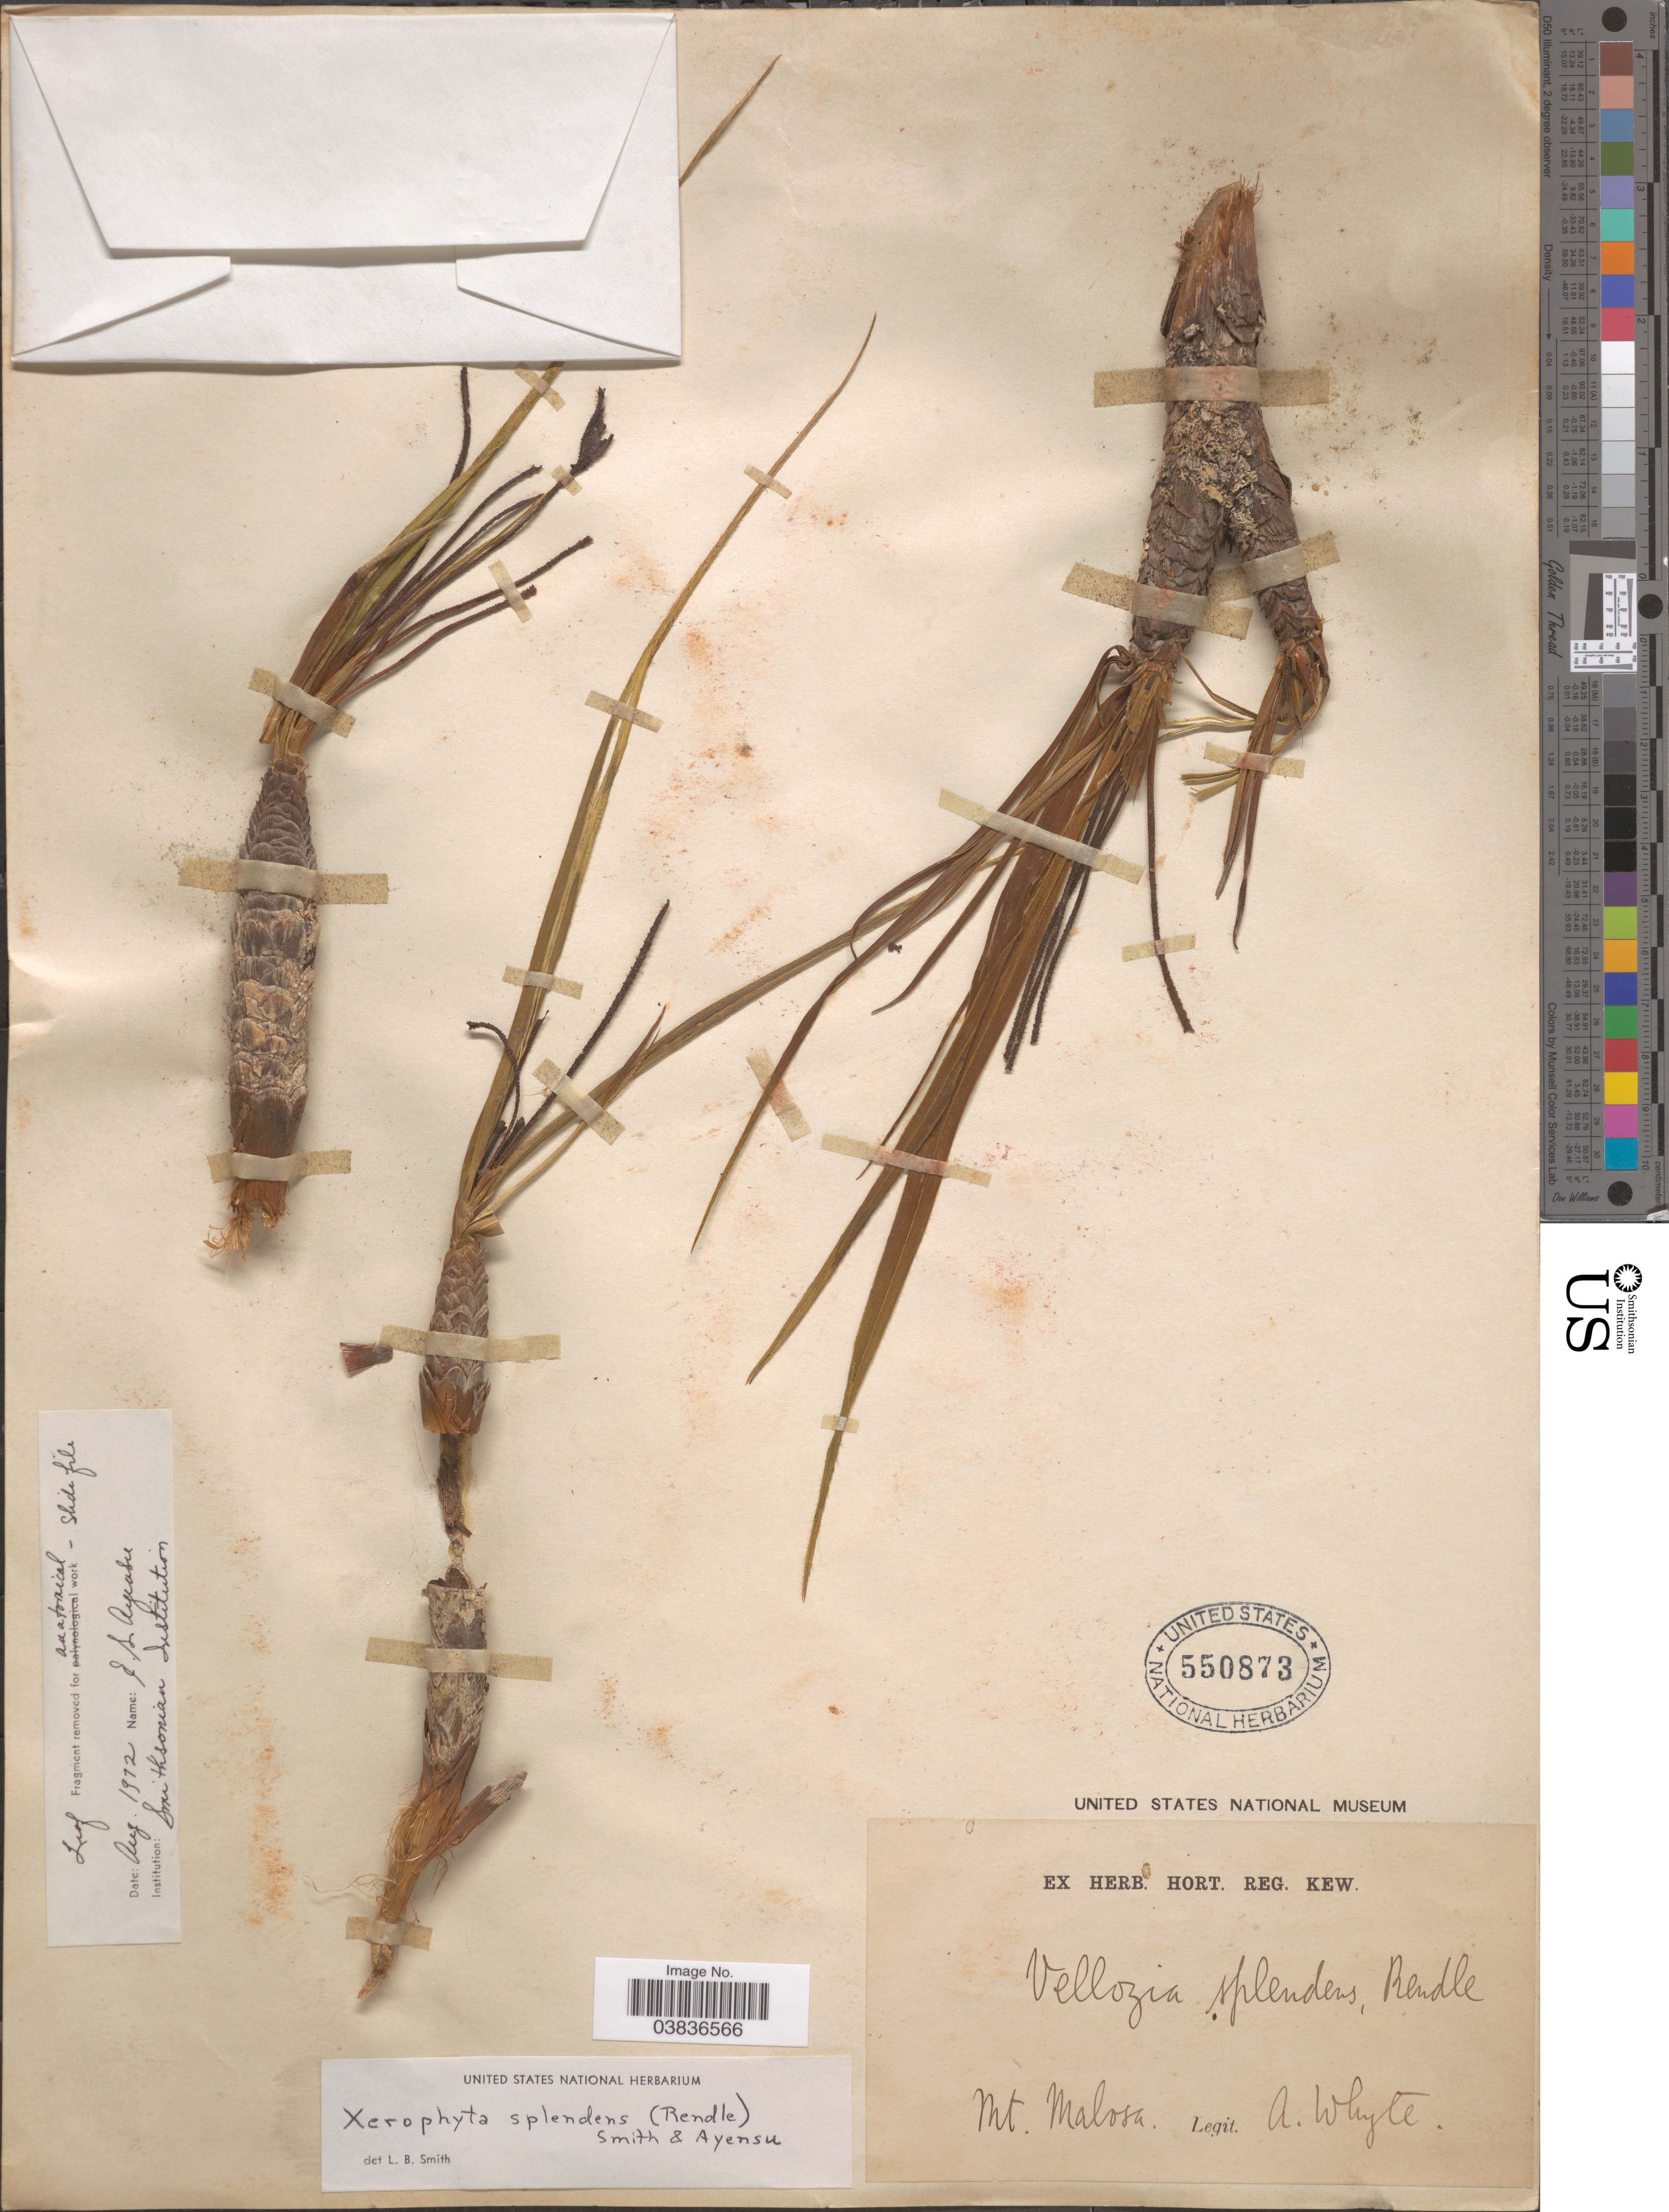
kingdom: Plantae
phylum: Tracheophyta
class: Liliopsida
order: Pandanales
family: Velloziaceae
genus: Xerophyta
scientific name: Xerophyta splendens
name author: (Rendle) N.L. Menezes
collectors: A. Whyte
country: Malawi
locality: Mt. Malosa.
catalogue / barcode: US 550873